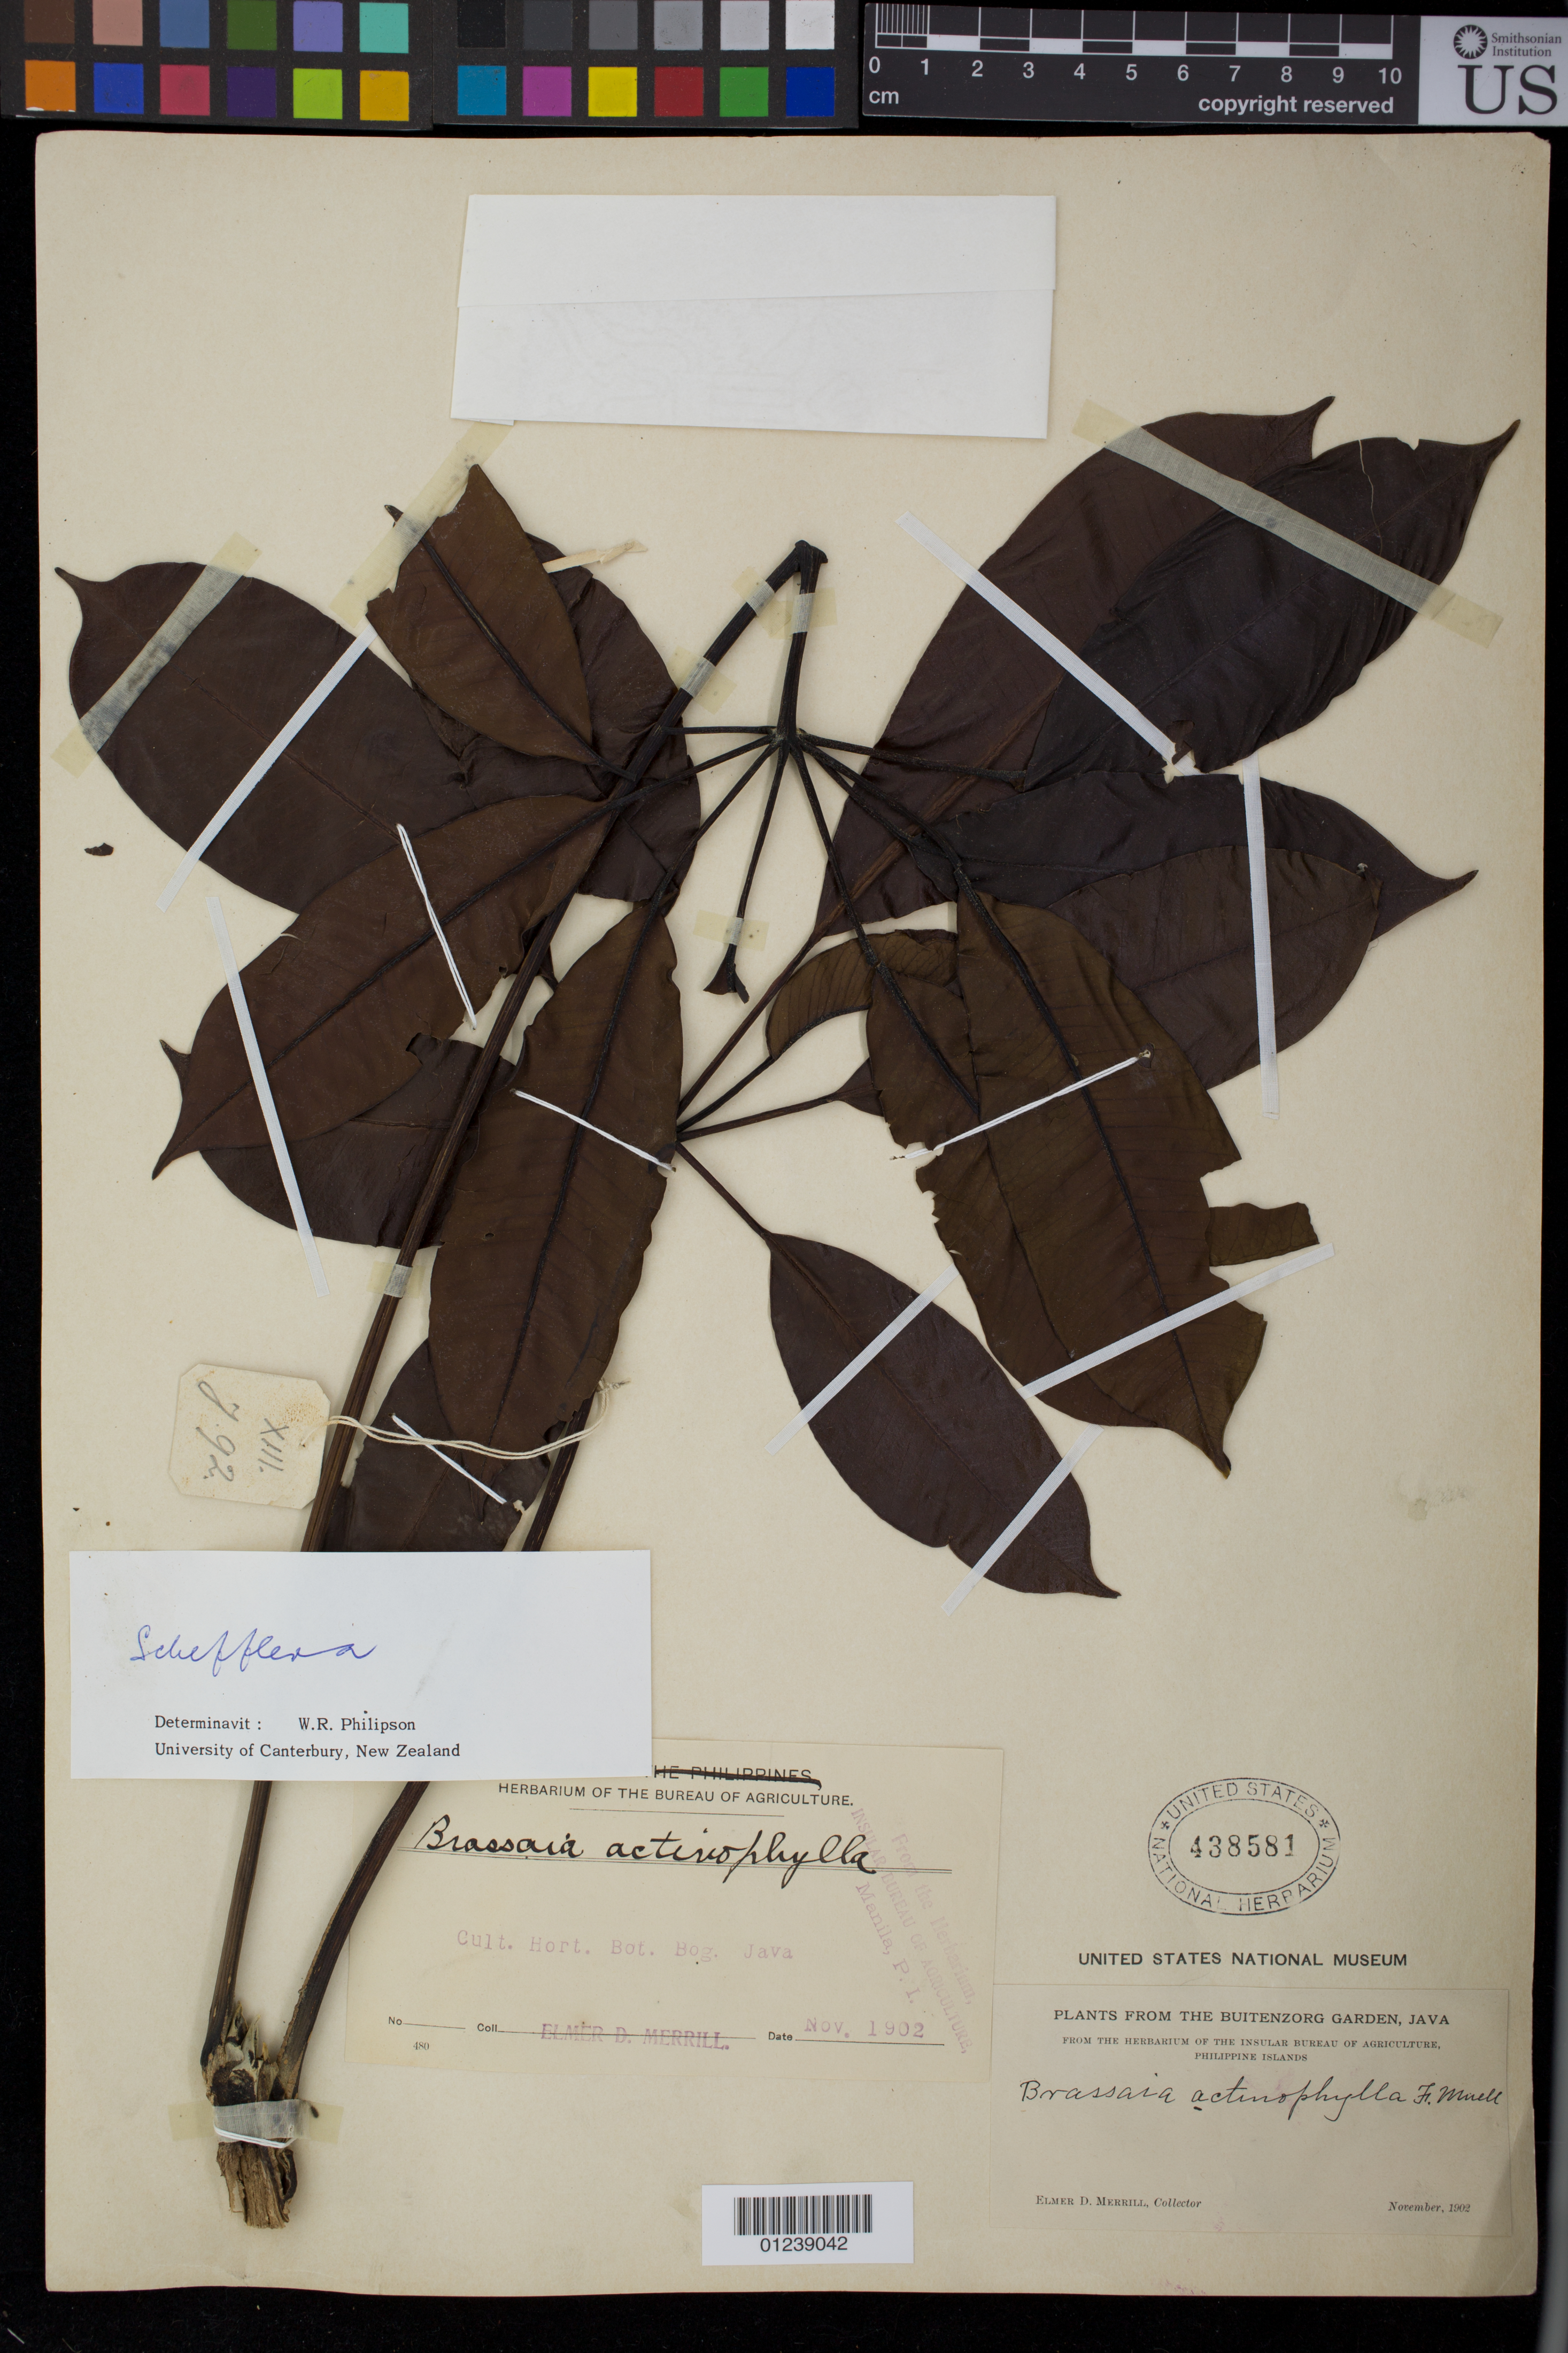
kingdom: Plantae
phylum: Tracheophyta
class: Magnoliopsida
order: Apiales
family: Araliaceae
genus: Heptapleurum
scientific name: Heptapleurum actinophyllum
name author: (Endl.) Lowry & G. M. Plunkett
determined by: Wagner, W. L., (BOT), Smithsonian Institution - National Museum of Natural History (UNITED STATES)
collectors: E. D. Merrill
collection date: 1902-11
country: Indonesia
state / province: Java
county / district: Jawa Barat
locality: Buitenzorg Garden, Java.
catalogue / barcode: US 438581